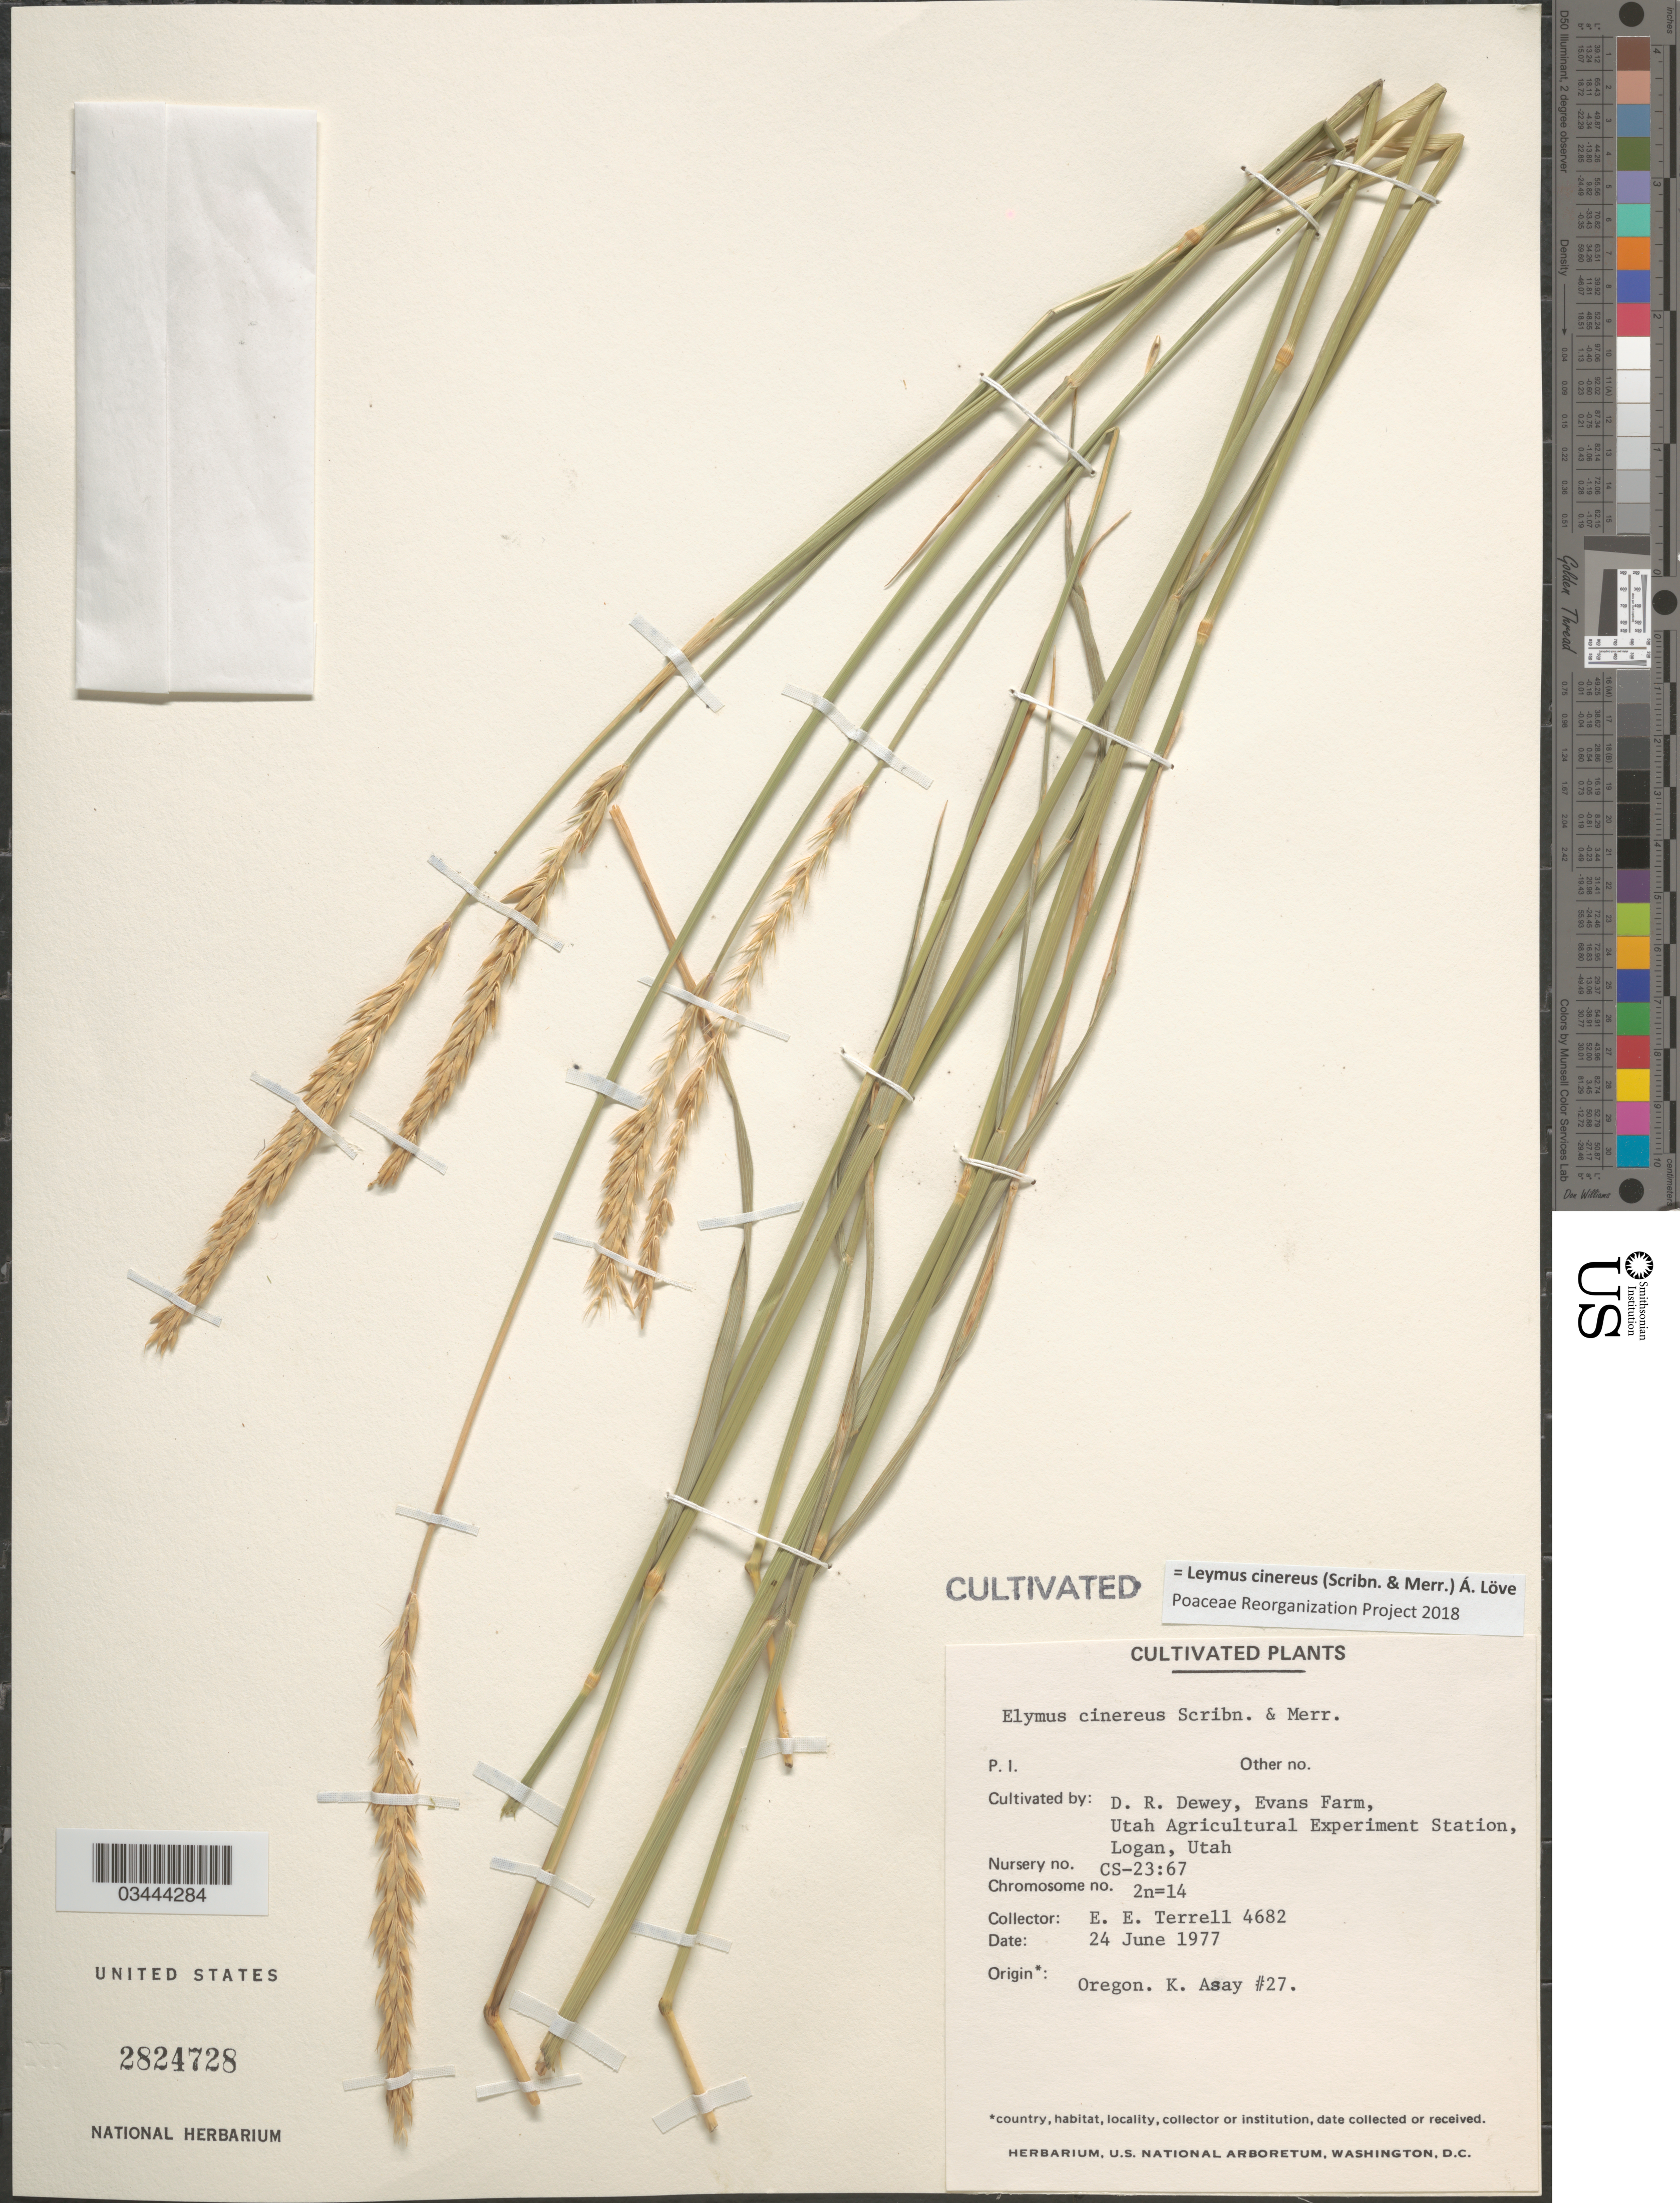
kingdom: Plantae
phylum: Tracheophyta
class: Liliopsida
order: Poales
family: Poaceae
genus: Leymus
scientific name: Leymus cinereus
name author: (Scribn. & Merr.) Á. Löve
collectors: D. Dewey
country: United States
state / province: Utah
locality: Evans Farm, Utah Agricultural Experiment Station, Logan. Nursery no. CS-23:67.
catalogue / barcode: US 2824728